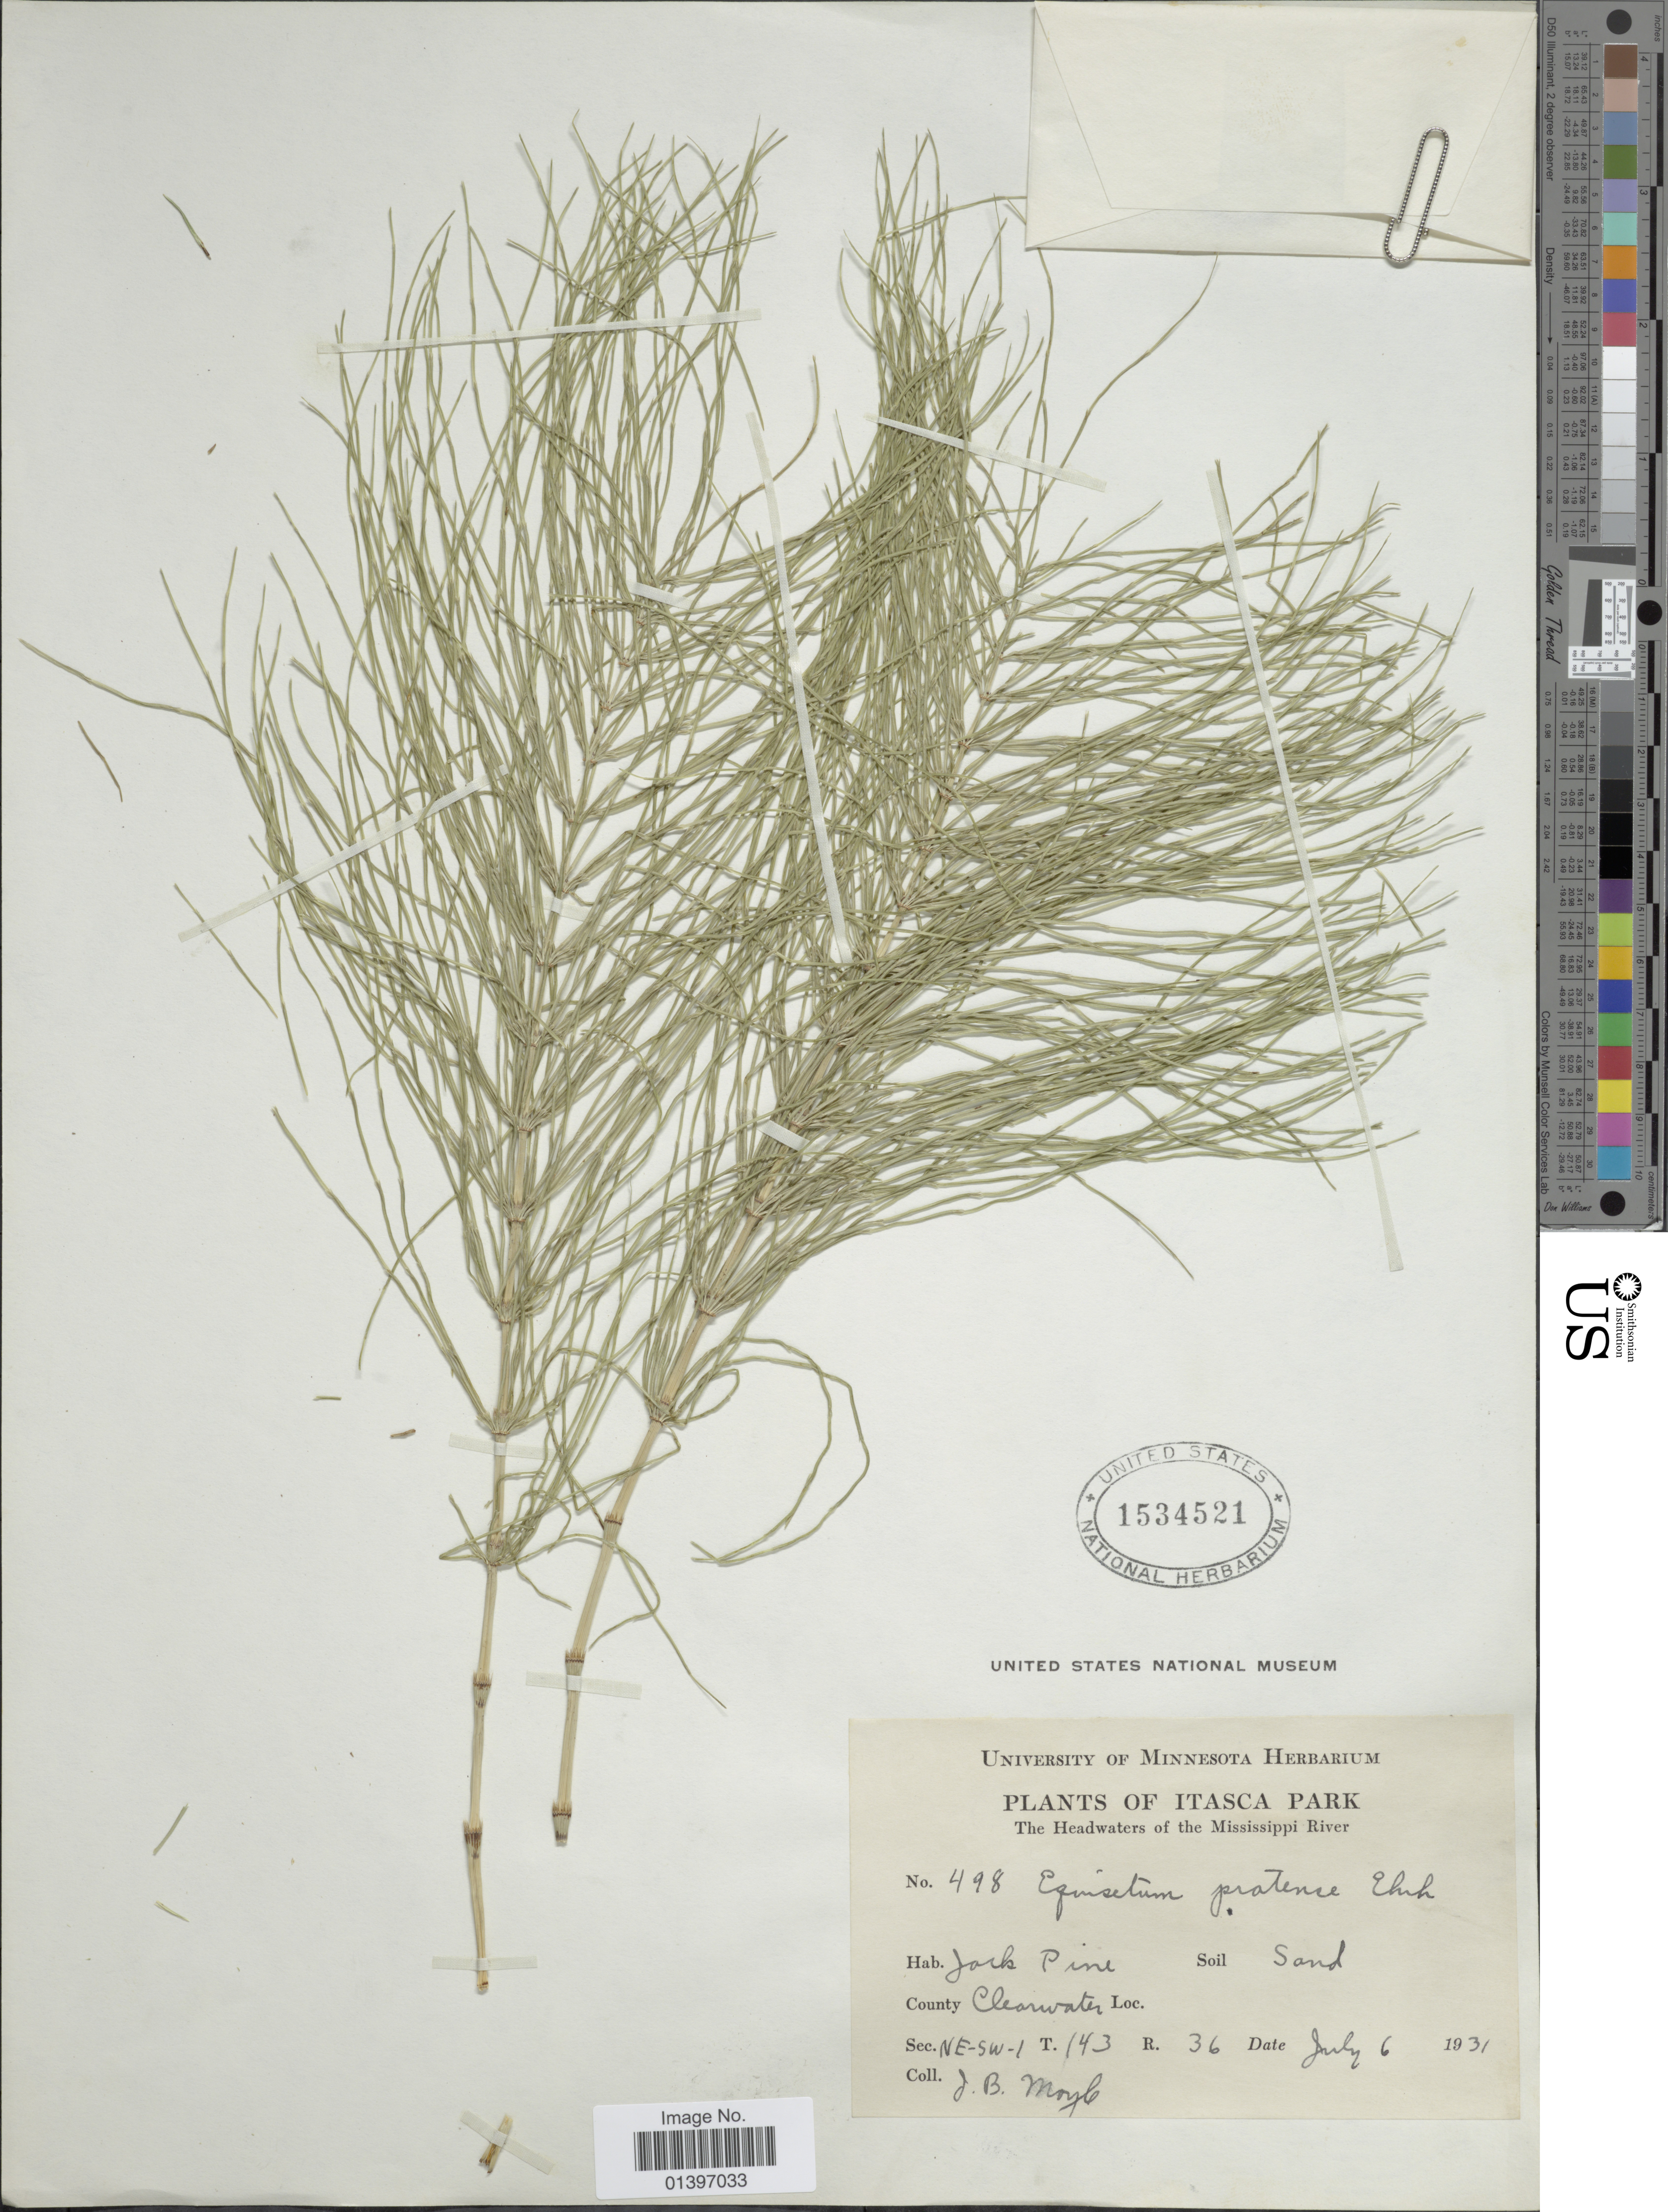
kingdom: Plantae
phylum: Tracheophyta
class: Polypodiopsida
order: Equisetales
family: Equisetaceae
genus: Equisetum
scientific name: Equisetum pratense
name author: Ehrh.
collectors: J. Moyle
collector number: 498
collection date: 1931-07-06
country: United States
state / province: Minnesota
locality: Itasca Park, the Headwaters of the Mississippi River, Jack Pine, soil sand County Clearwater, Sec. NE-SW-1 T143 R.R36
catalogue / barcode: US 1534521